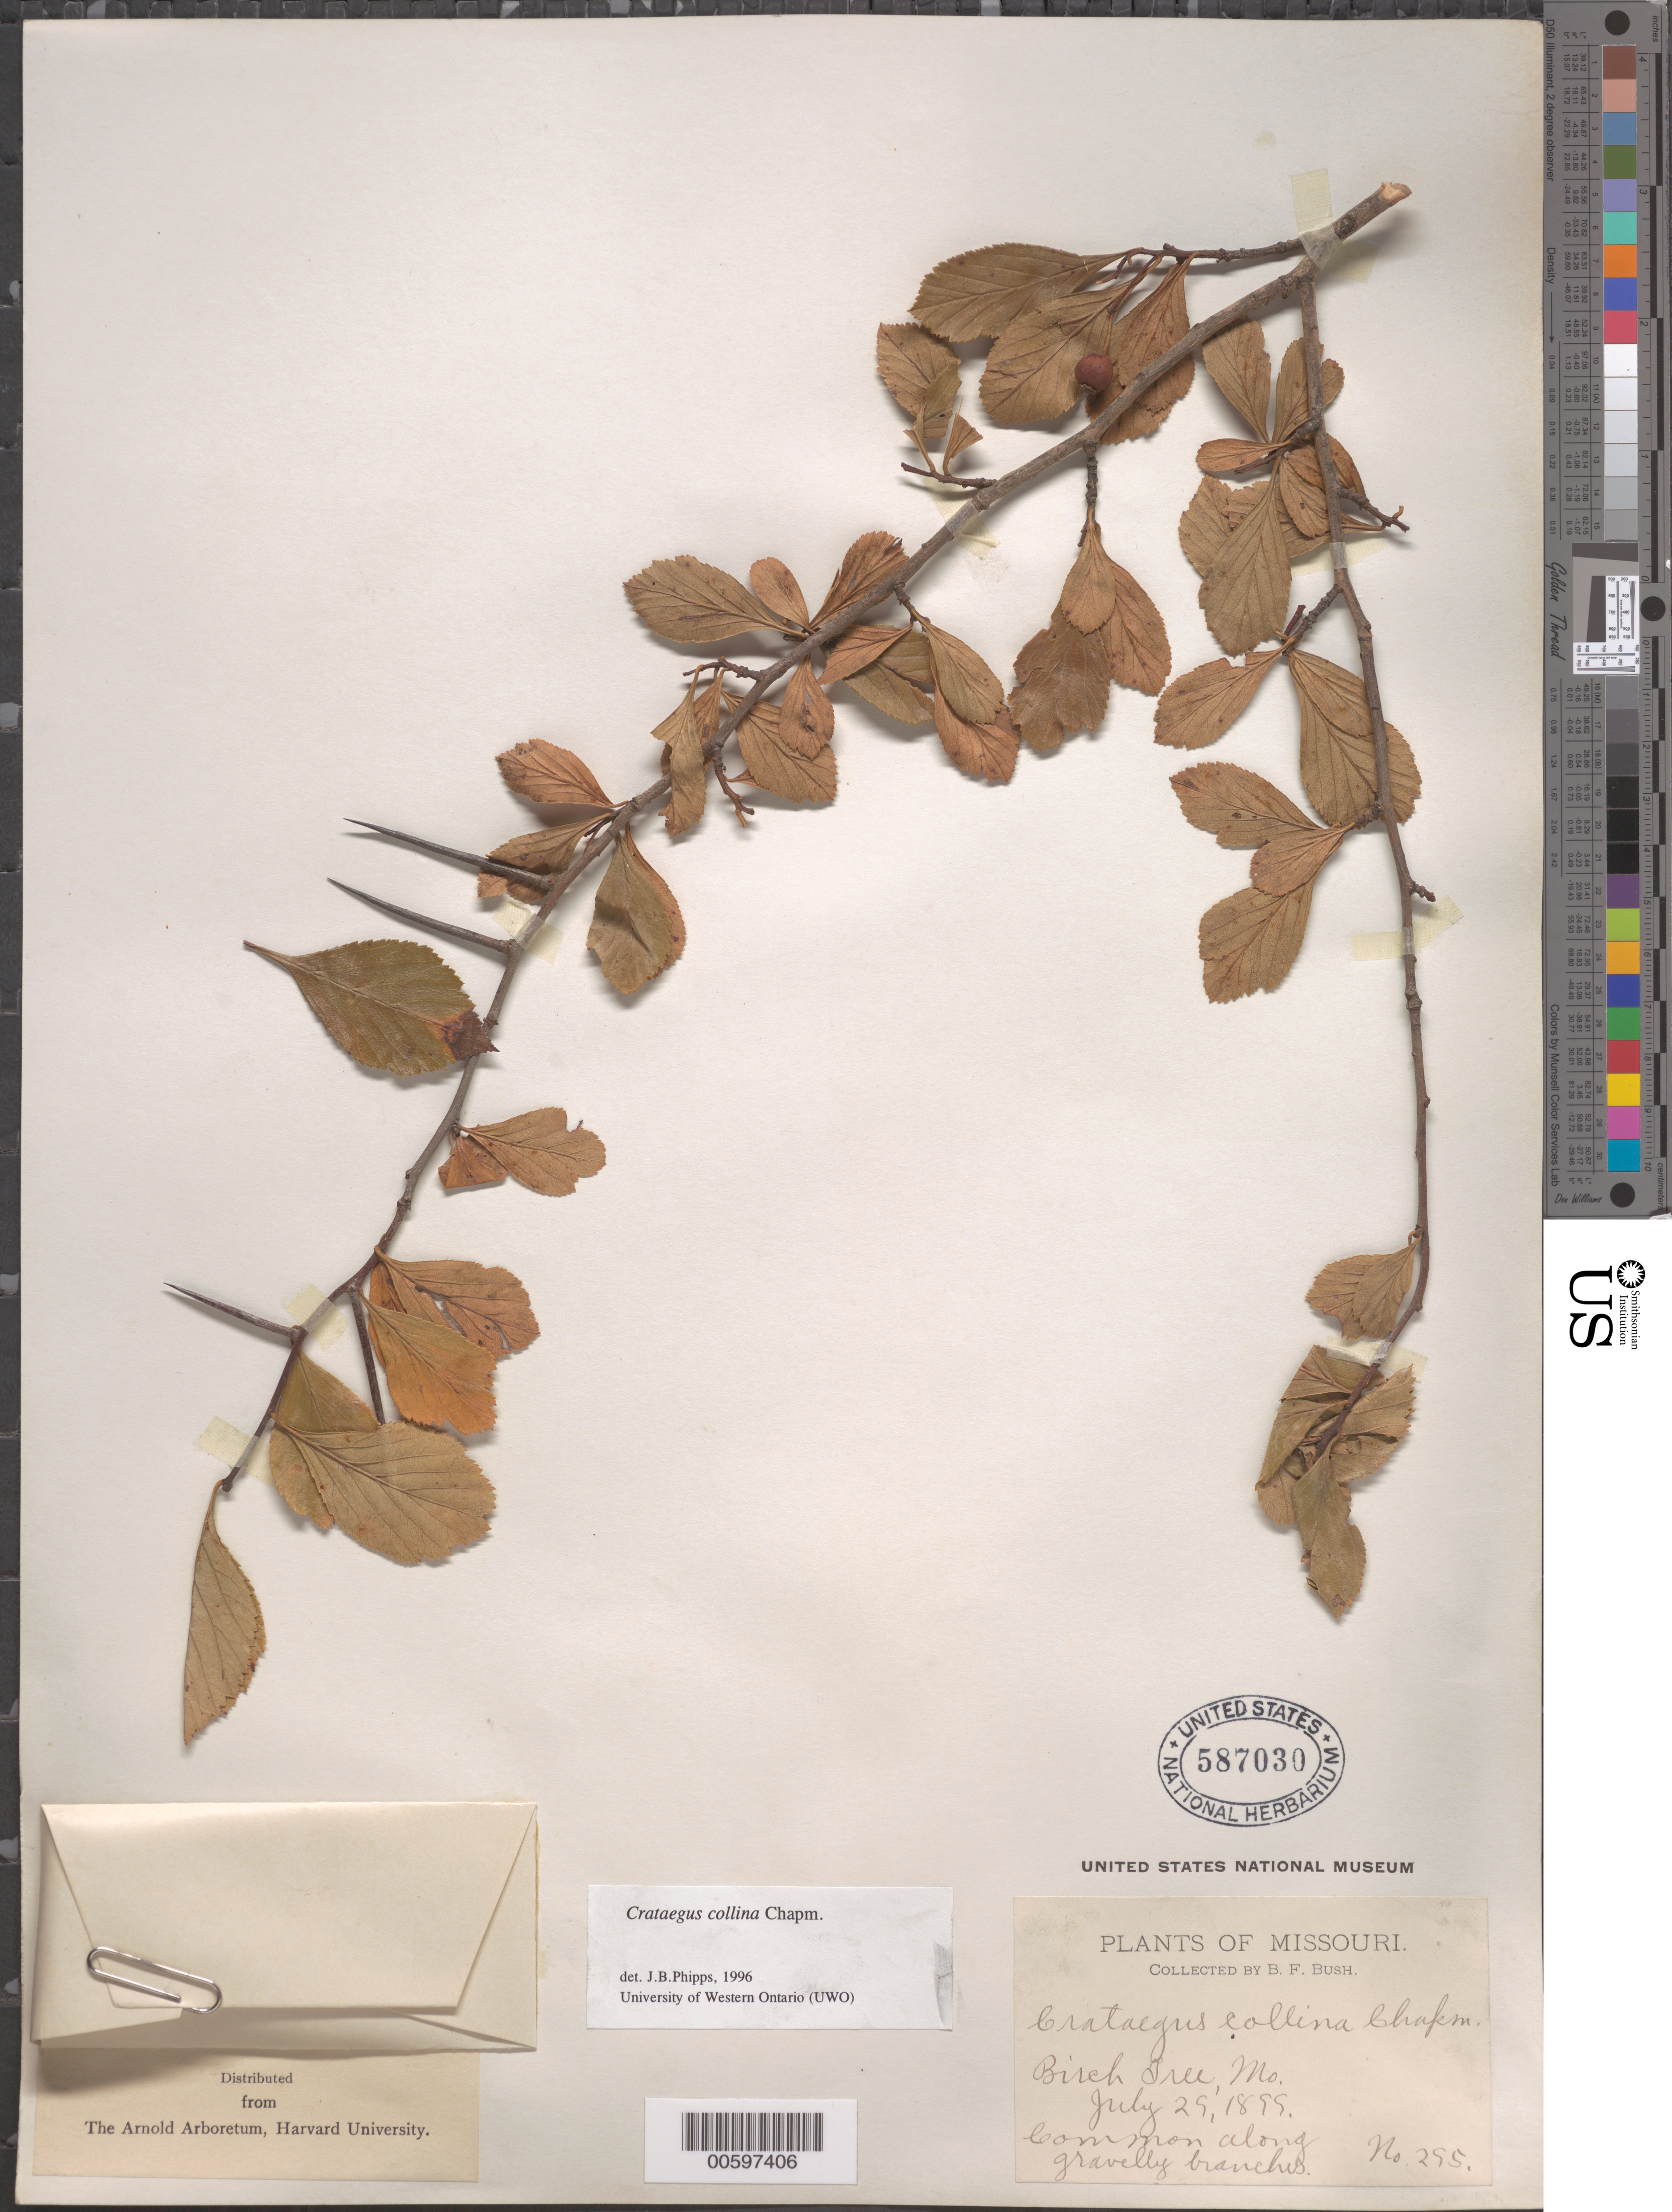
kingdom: Plantae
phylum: Tracheophyta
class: Magnoliopsida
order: Rosales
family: Rosaceae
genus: Crataegus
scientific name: Crataegus collina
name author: Chapm.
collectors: B. F. Bush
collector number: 295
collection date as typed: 29 Jul 1899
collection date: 1899-07-29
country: United States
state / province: Missouri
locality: Birch Tree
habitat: common along gravely branches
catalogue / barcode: US 587030